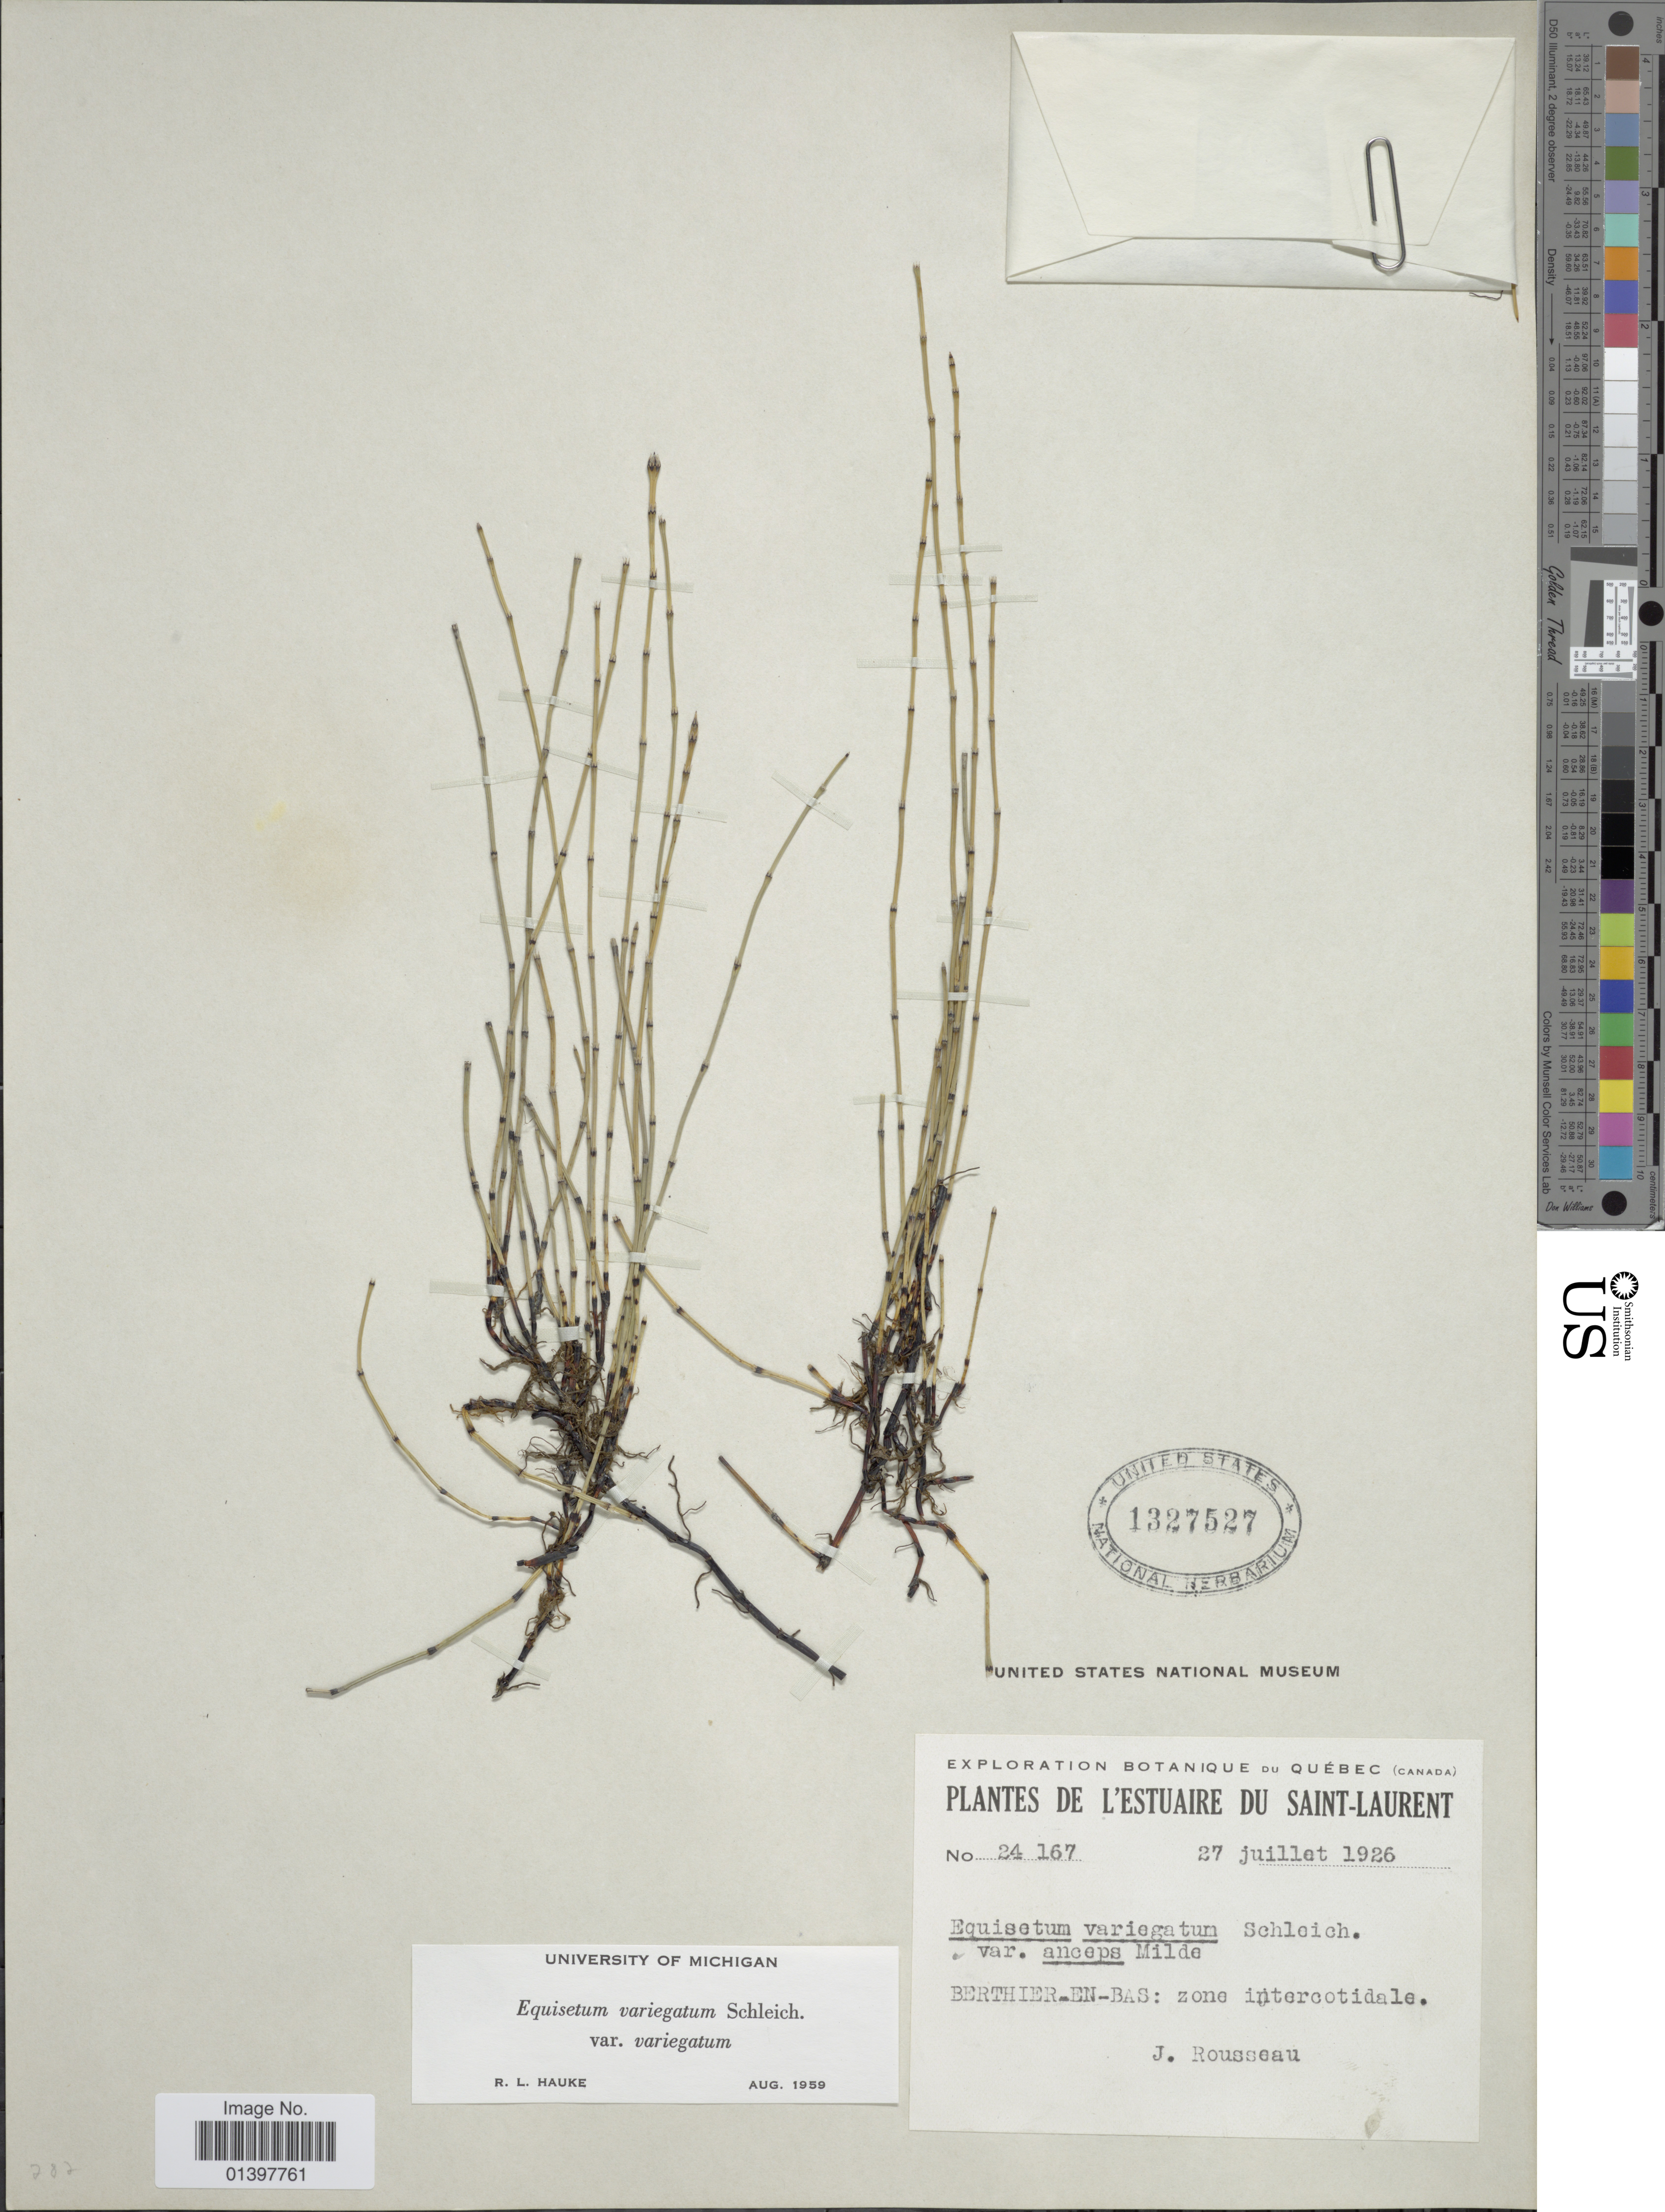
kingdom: Plantae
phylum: Tracheophyta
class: Polypodiopsida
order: Equisetales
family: Equisetaceae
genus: Equisetum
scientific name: Equisetum variegatum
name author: Schleich. ex F. Weber & D. Mohr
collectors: J. Rousseau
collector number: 24167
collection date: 1926-07-27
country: Canada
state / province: Quebec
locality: De L'Estuarie du Saint-Laurent, Berthier-en-Bas: zone intercotidale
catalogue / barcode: US 1327527